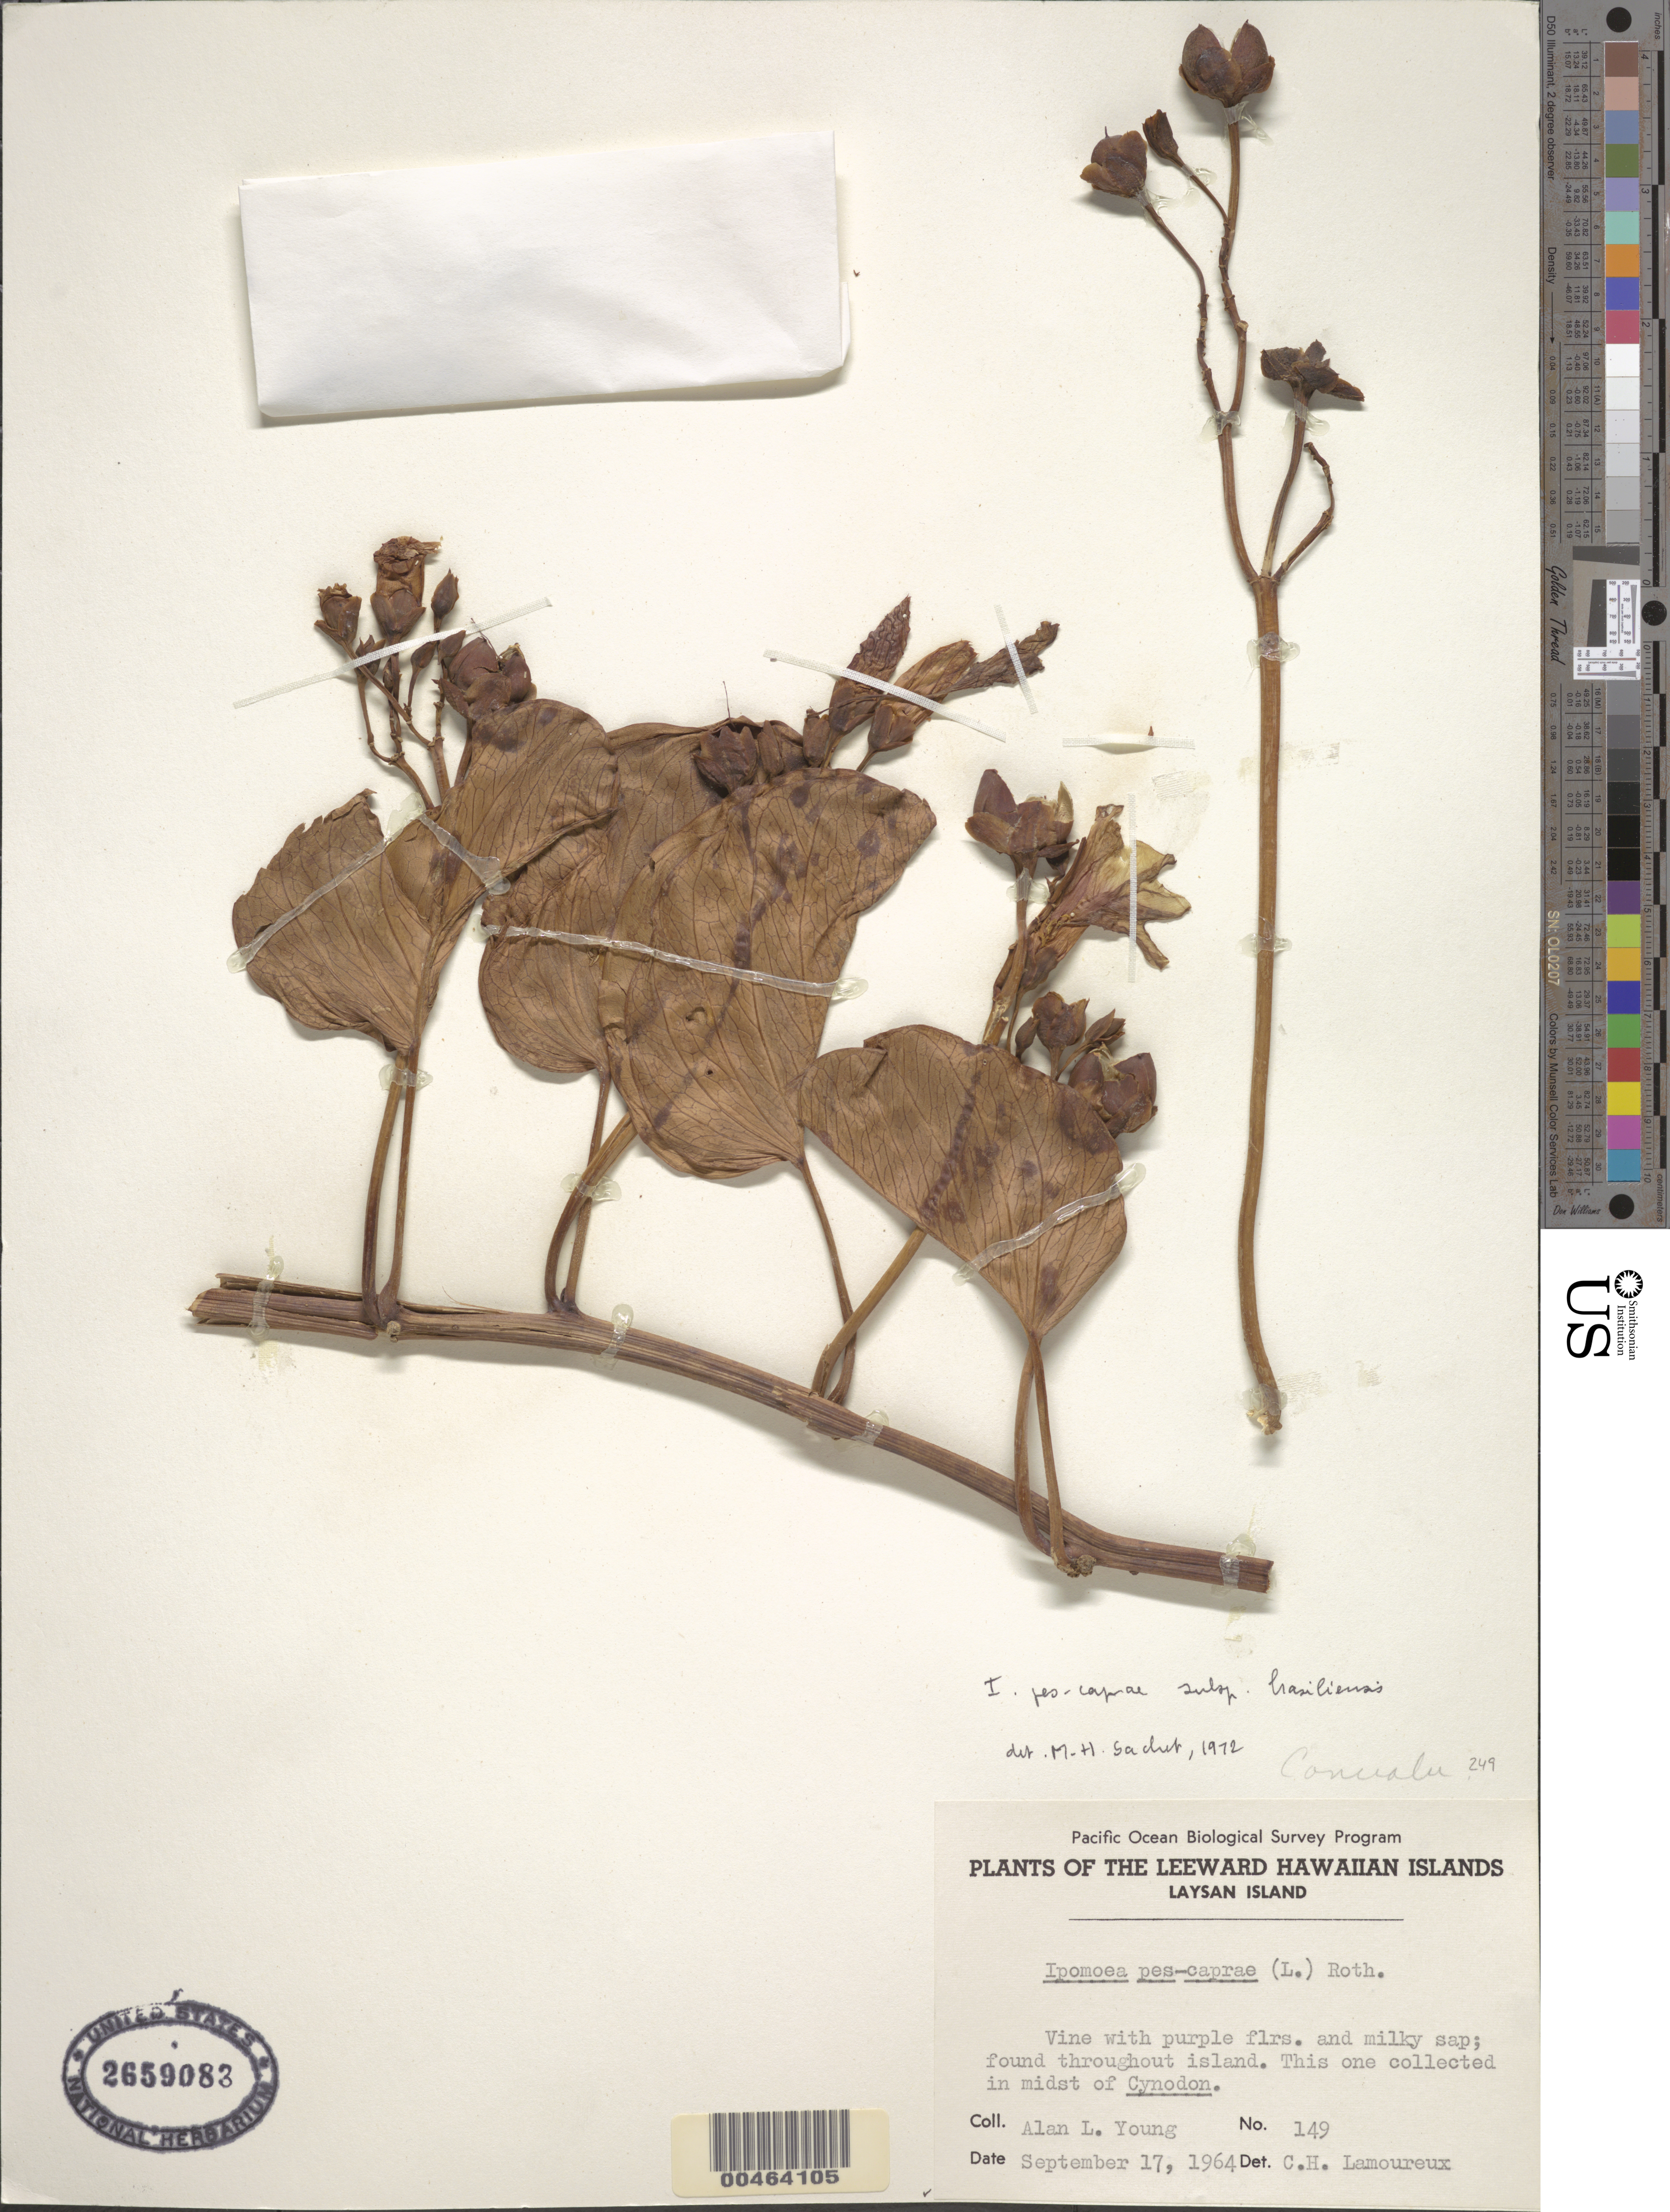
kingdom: Plantae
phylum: Tracheophyta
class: Magnoliopsida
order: Solanales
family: Convolvulaceae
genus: Ipomoea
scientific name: Ipomoea pes-caprae subsp. brasiliensis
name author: (L.) Ooststr.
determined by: Sachet, M.-H.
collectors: A. Young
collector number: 149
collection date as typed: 17 Sep 1964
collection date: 1964-09-17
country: United States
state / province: Hawaii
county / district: Honolulu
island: Laysan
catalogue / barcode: US 2659083